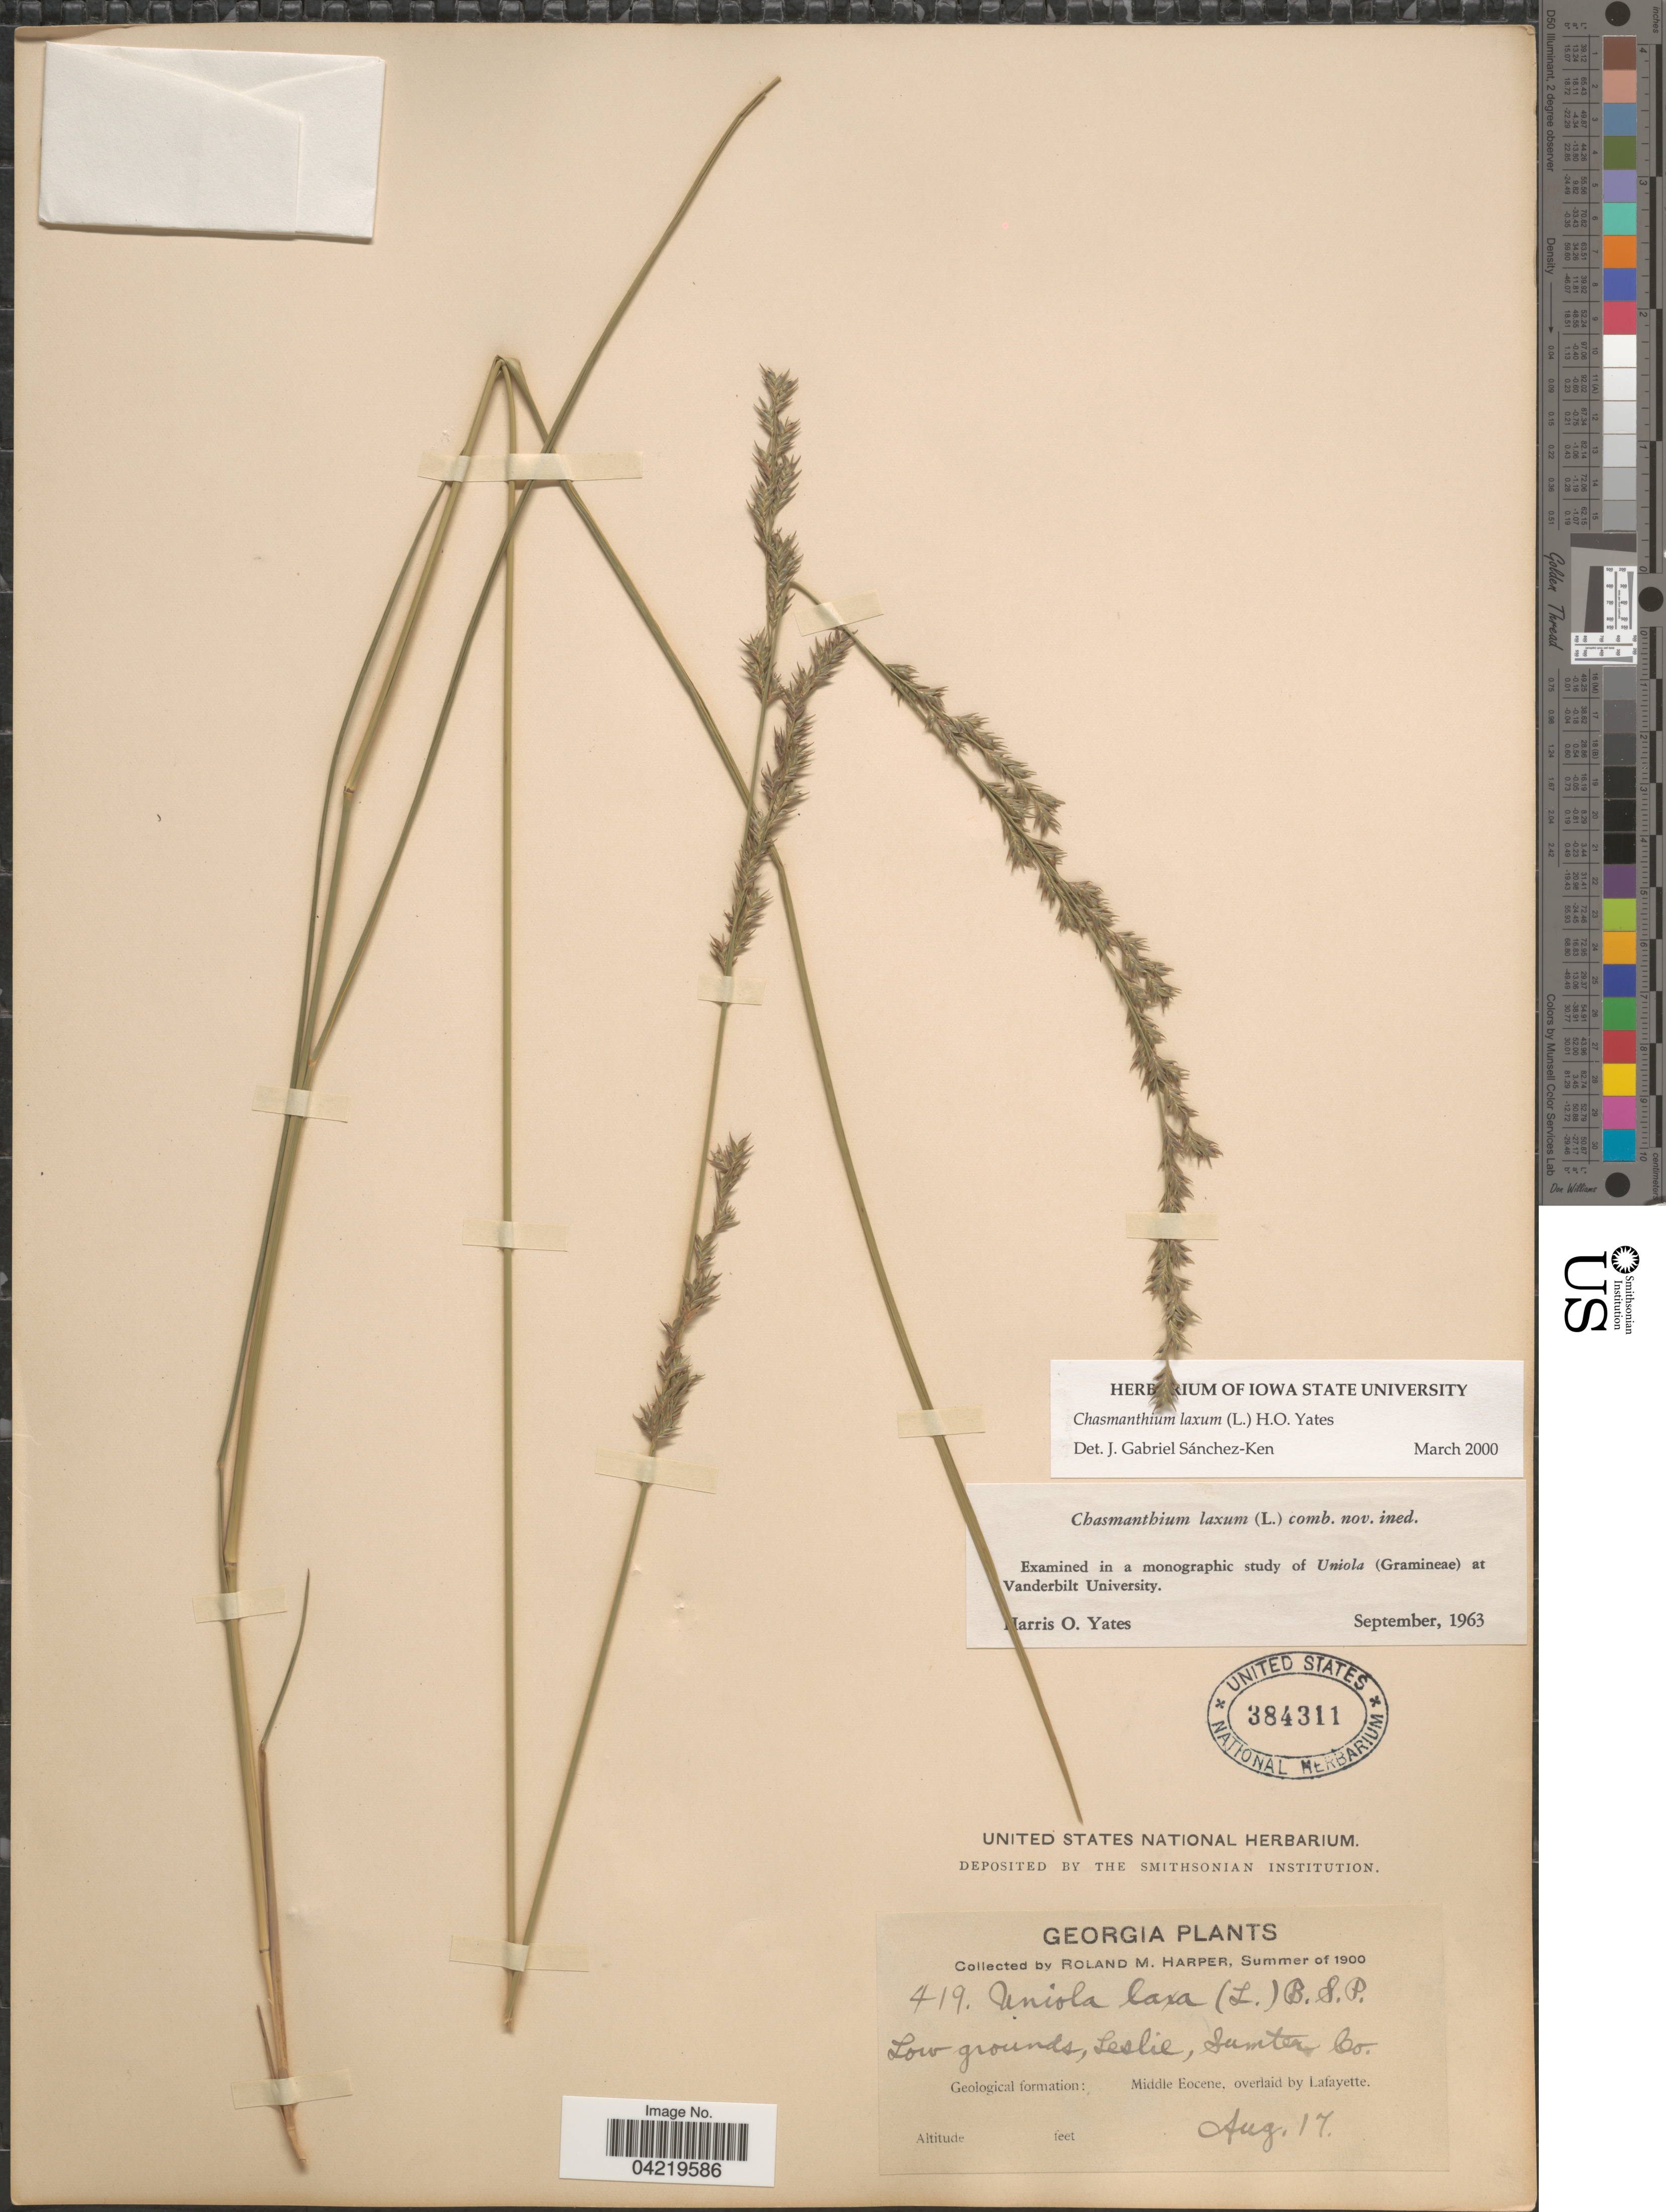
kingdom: Plantae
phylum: Tracheophyta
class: Liliopsida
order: Poales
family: Poaceae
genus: Chasmanthium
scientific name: Chasmanthium laxum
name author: (L.) H.O. Yates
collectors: R. M. Harper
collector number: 419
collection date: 1900-08-17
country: United States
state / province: Georgia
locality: Low grounds, Leslie, Sumter Co. Geological formation: Middle Eocene, overlaid by Lafayette.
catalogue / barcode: US 384311